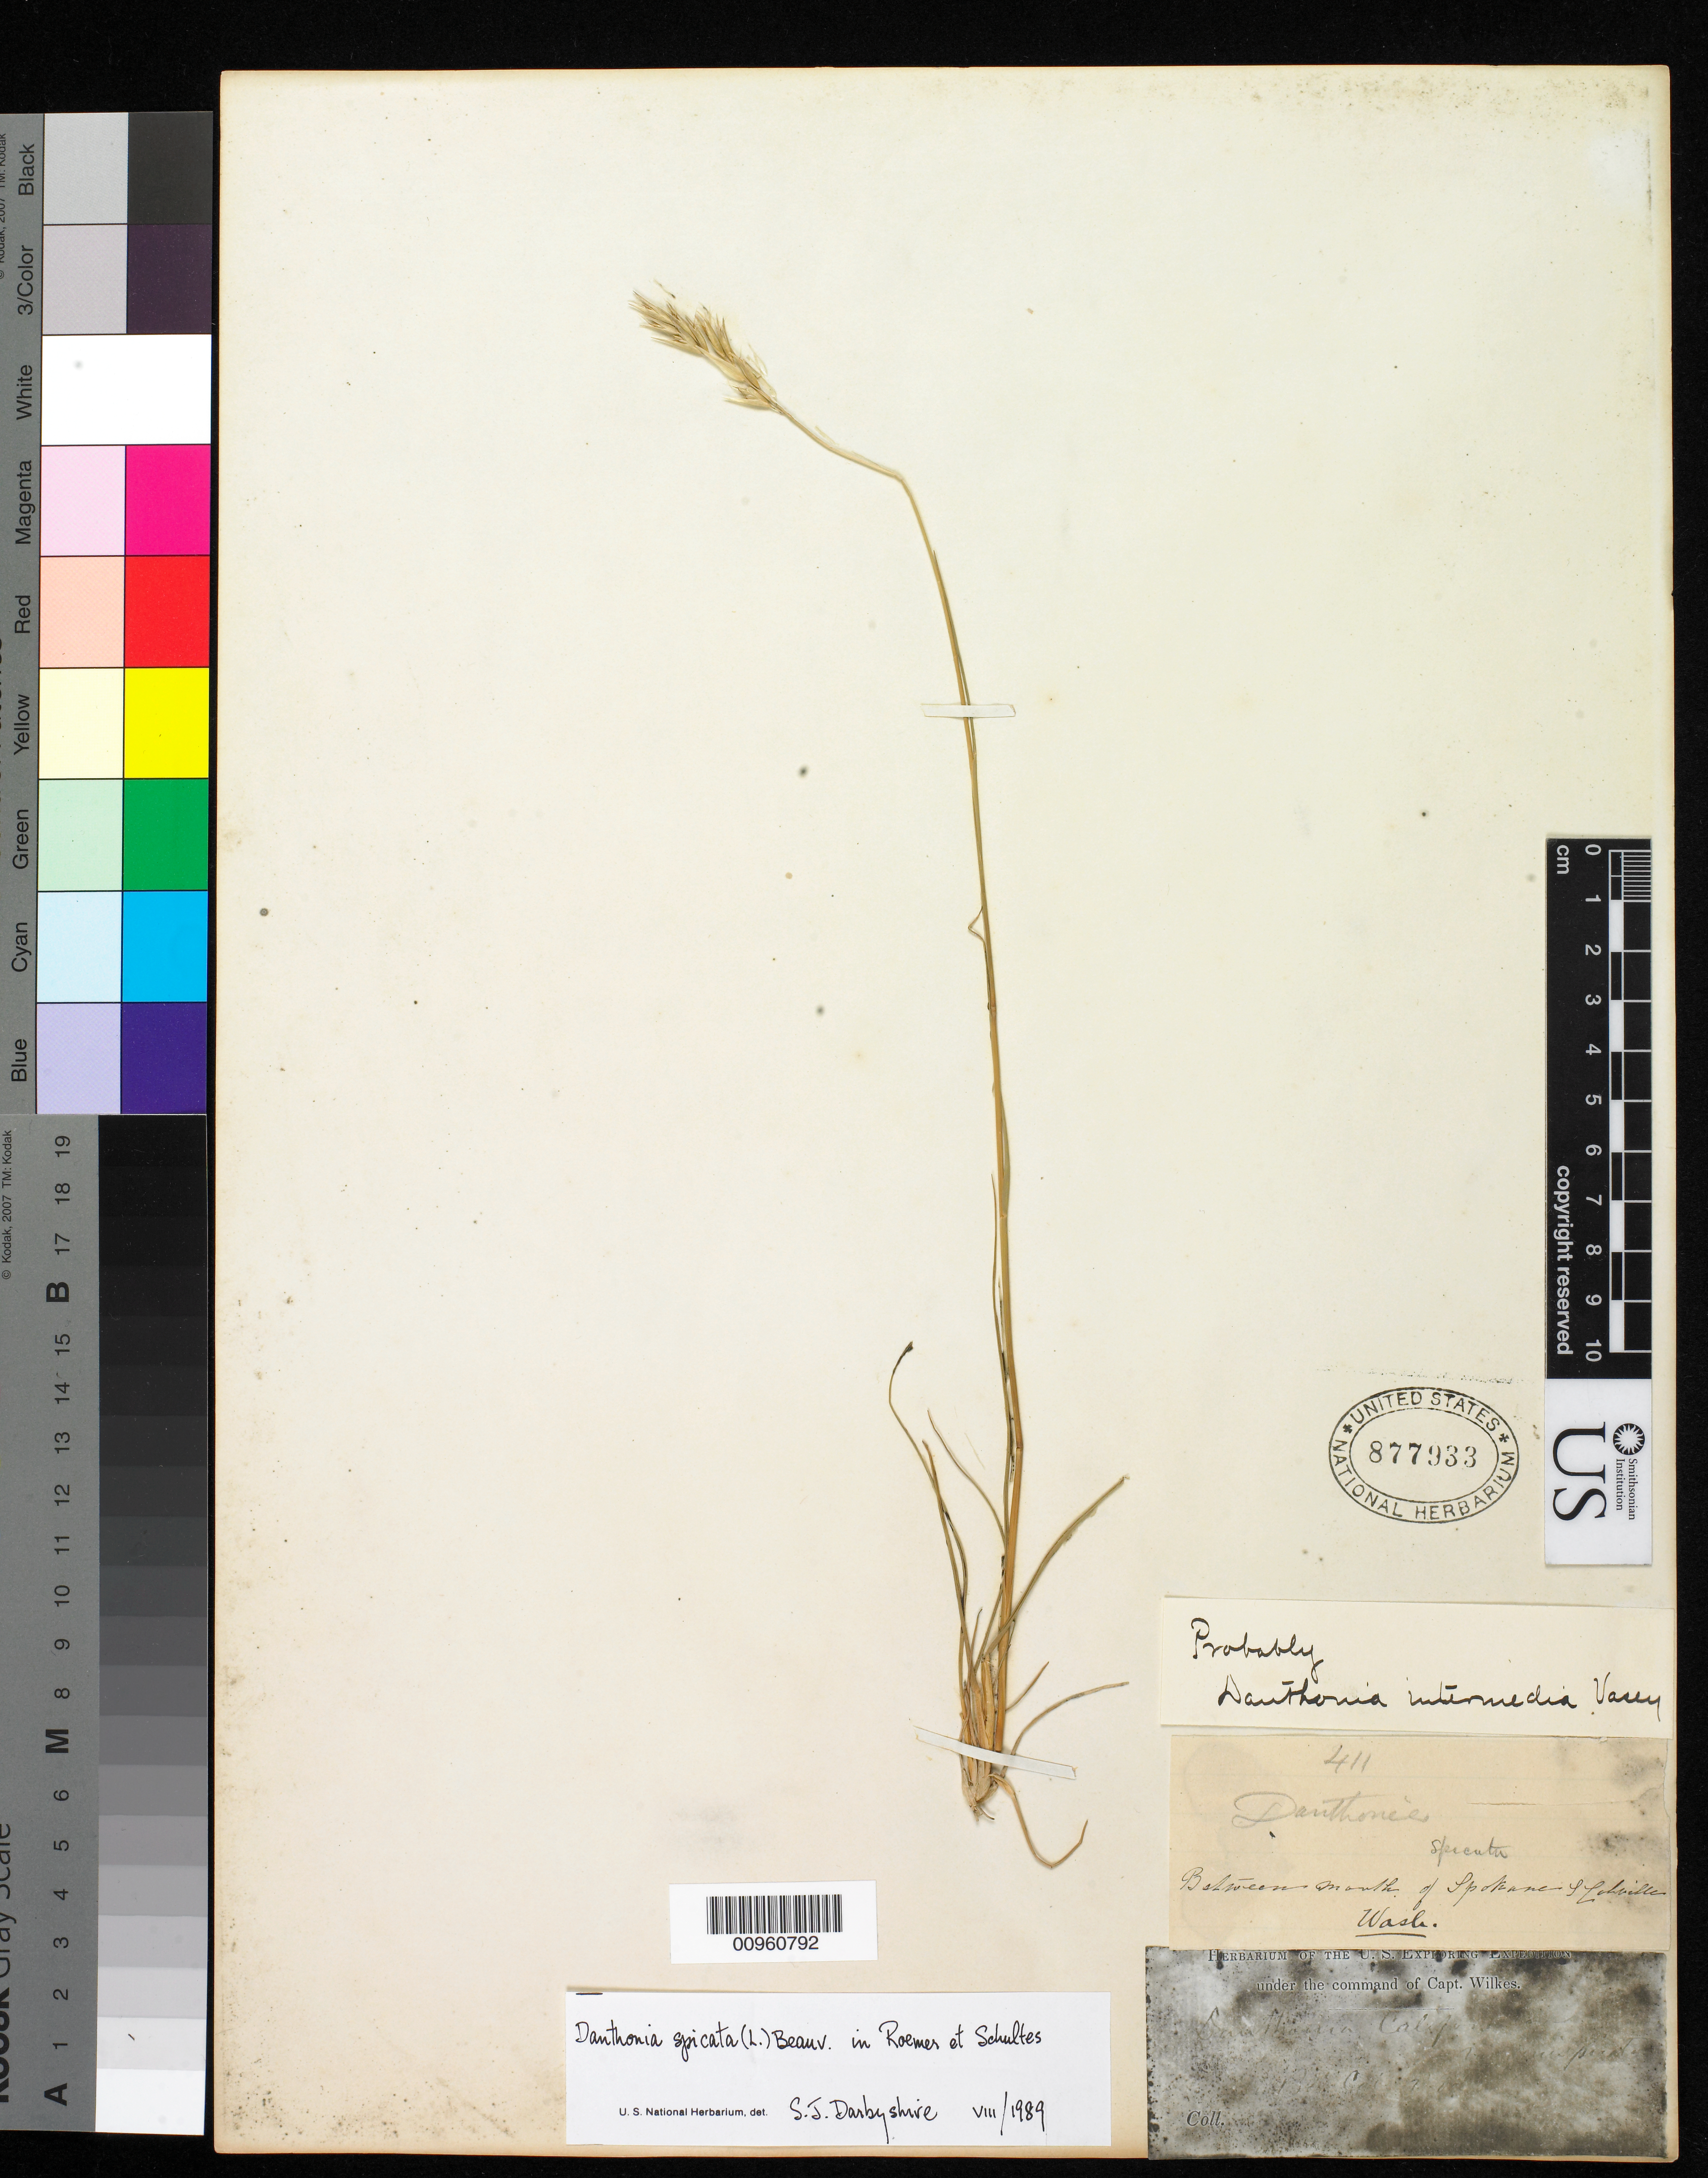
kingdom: Plantae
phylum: Tracheophyta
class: Liliopsida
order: Poales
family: Poaceae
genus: Danthonia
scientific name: Danthonia spicata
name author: (L.) P. Beauv. ex Roem. & Schult.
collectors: Wilkes Explor. Exped.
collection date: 1838/1842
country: United States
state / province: Washington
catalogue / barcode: US 877933